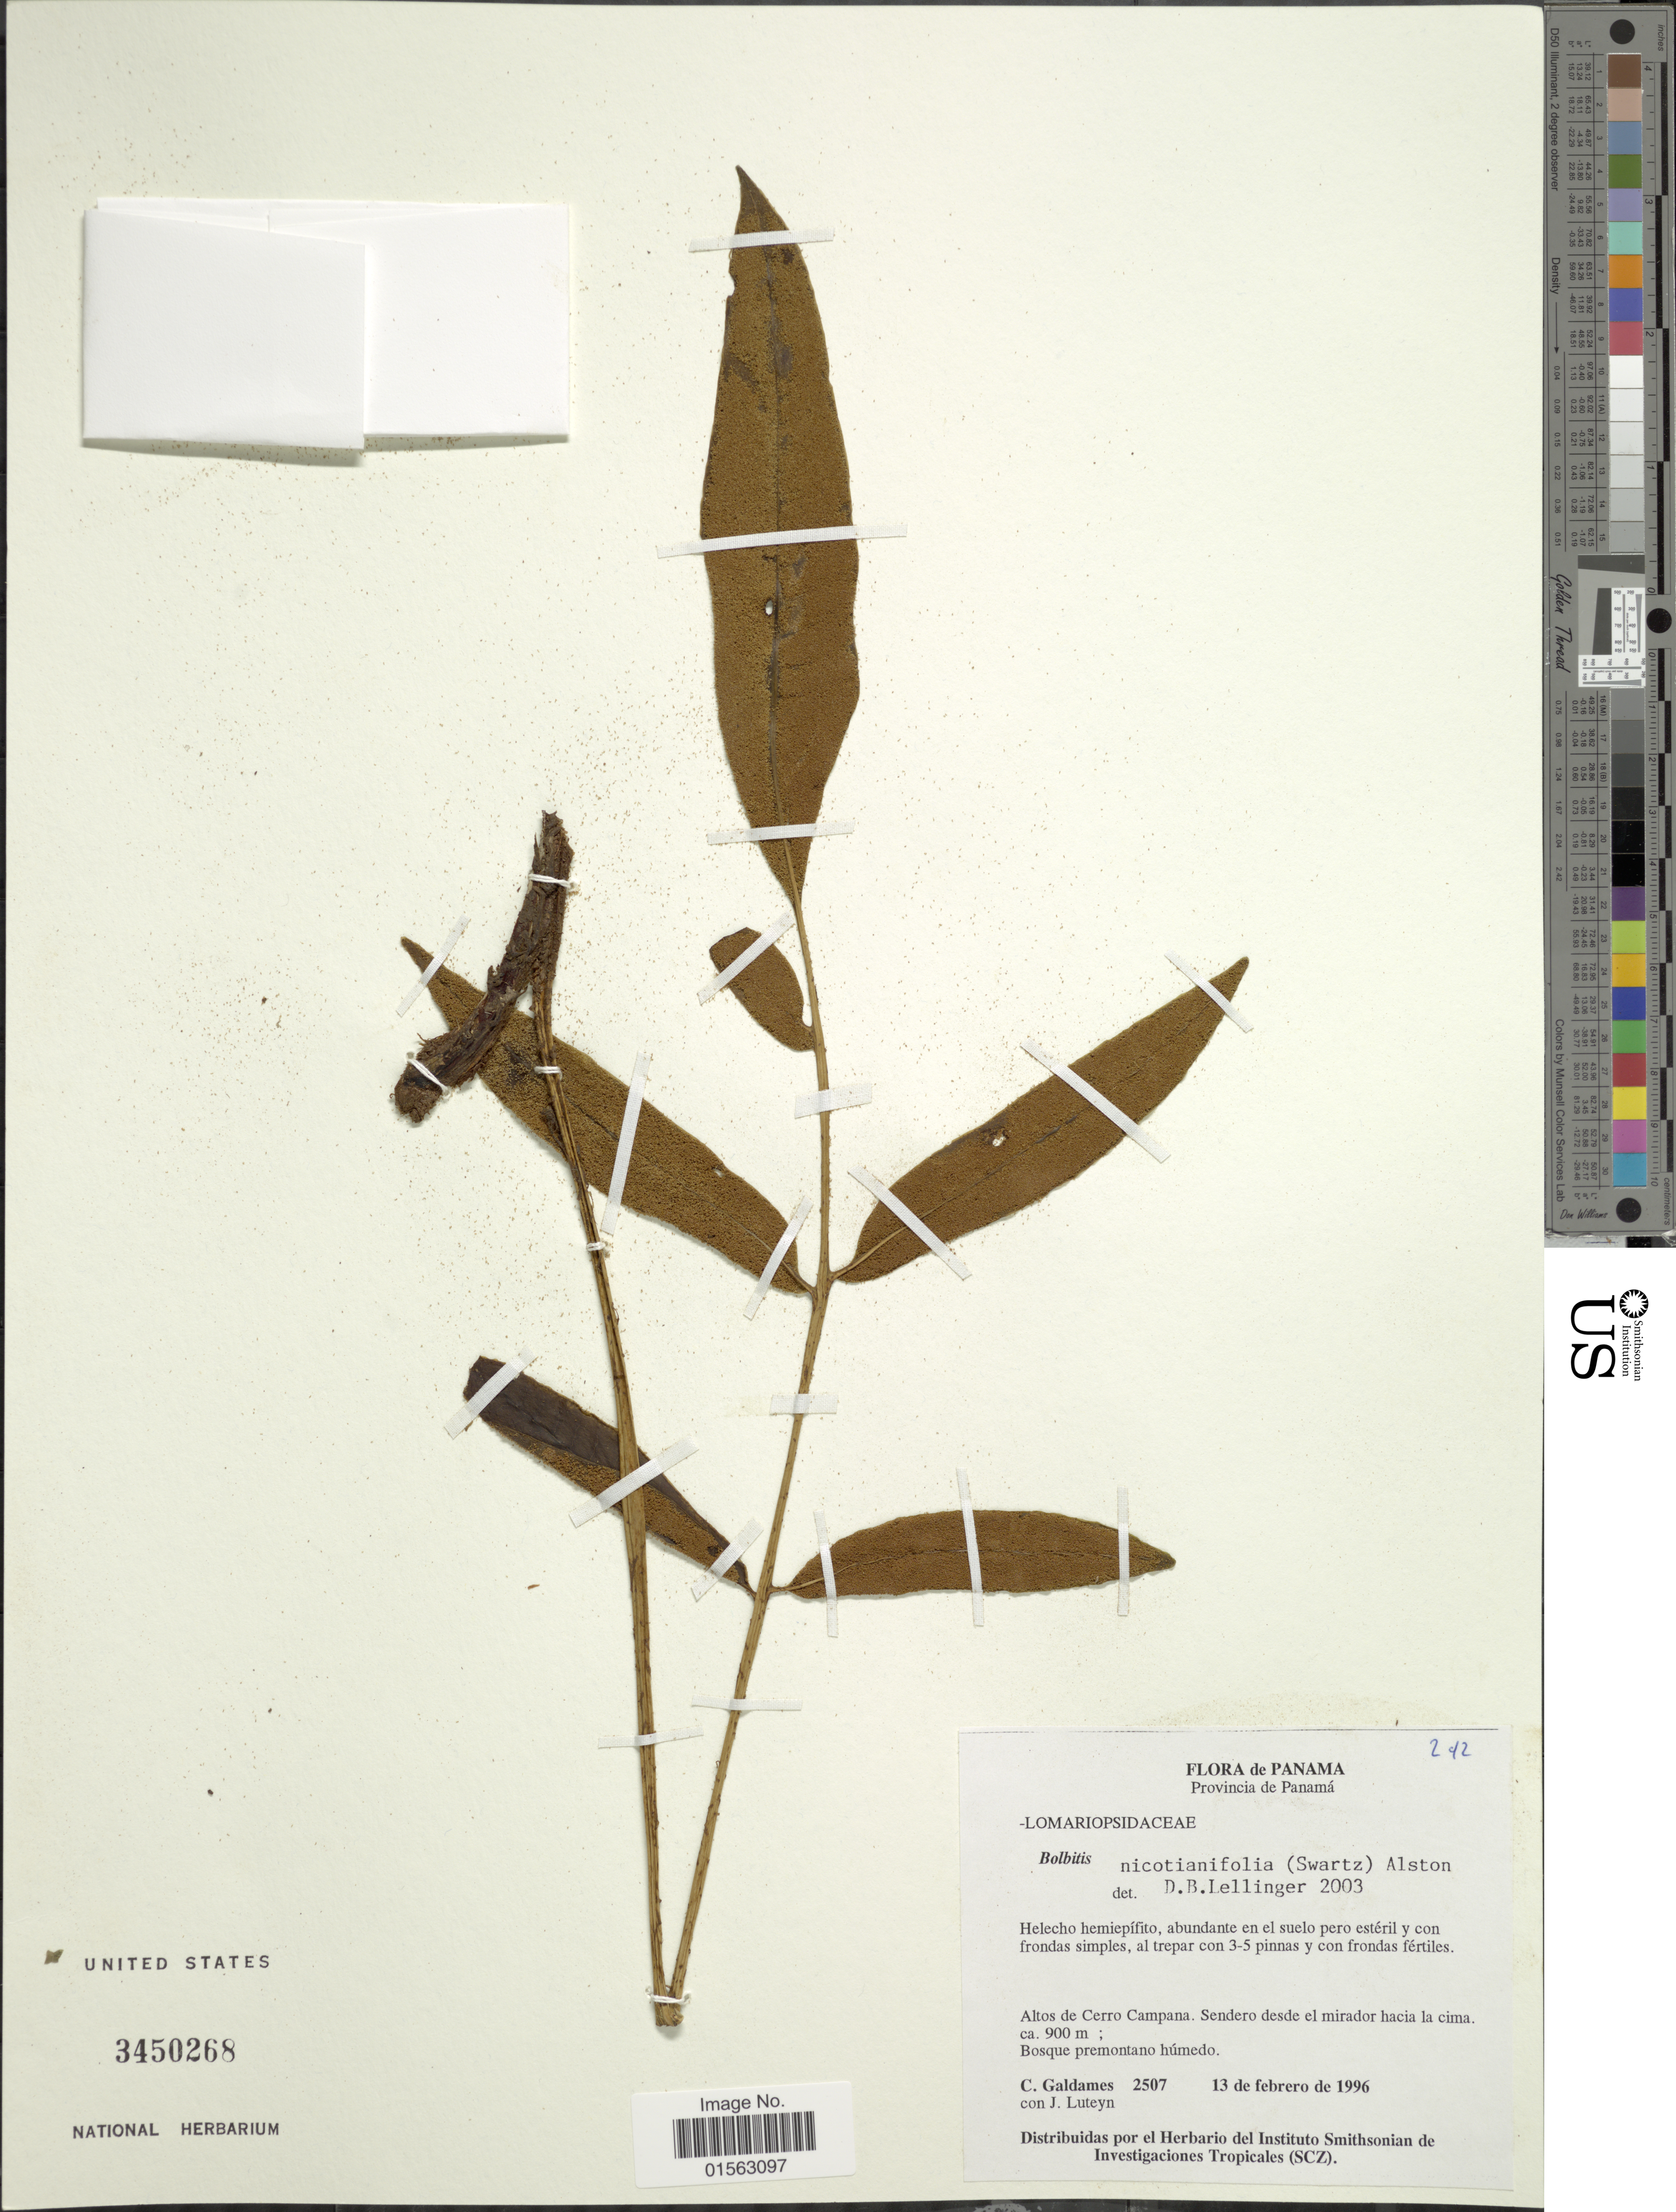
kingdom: Plantae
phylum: Tracheophyta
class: Polypodiopsida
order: Polypodiales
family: Dryopteridaceae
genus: Mickelia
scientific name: Mickelia nicotianifolia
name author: (Sw.) R.C. Moran et al.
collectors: C. Galdames & J. L. Luteyn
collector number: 2507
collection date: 1996-02-13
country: Panama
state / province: Panamá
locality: Panama, Altos de Cerro Campana, Sendero desde el mirador hacia la cima, Bosque premontano húmedo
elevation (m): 900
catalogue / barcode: US 3450268